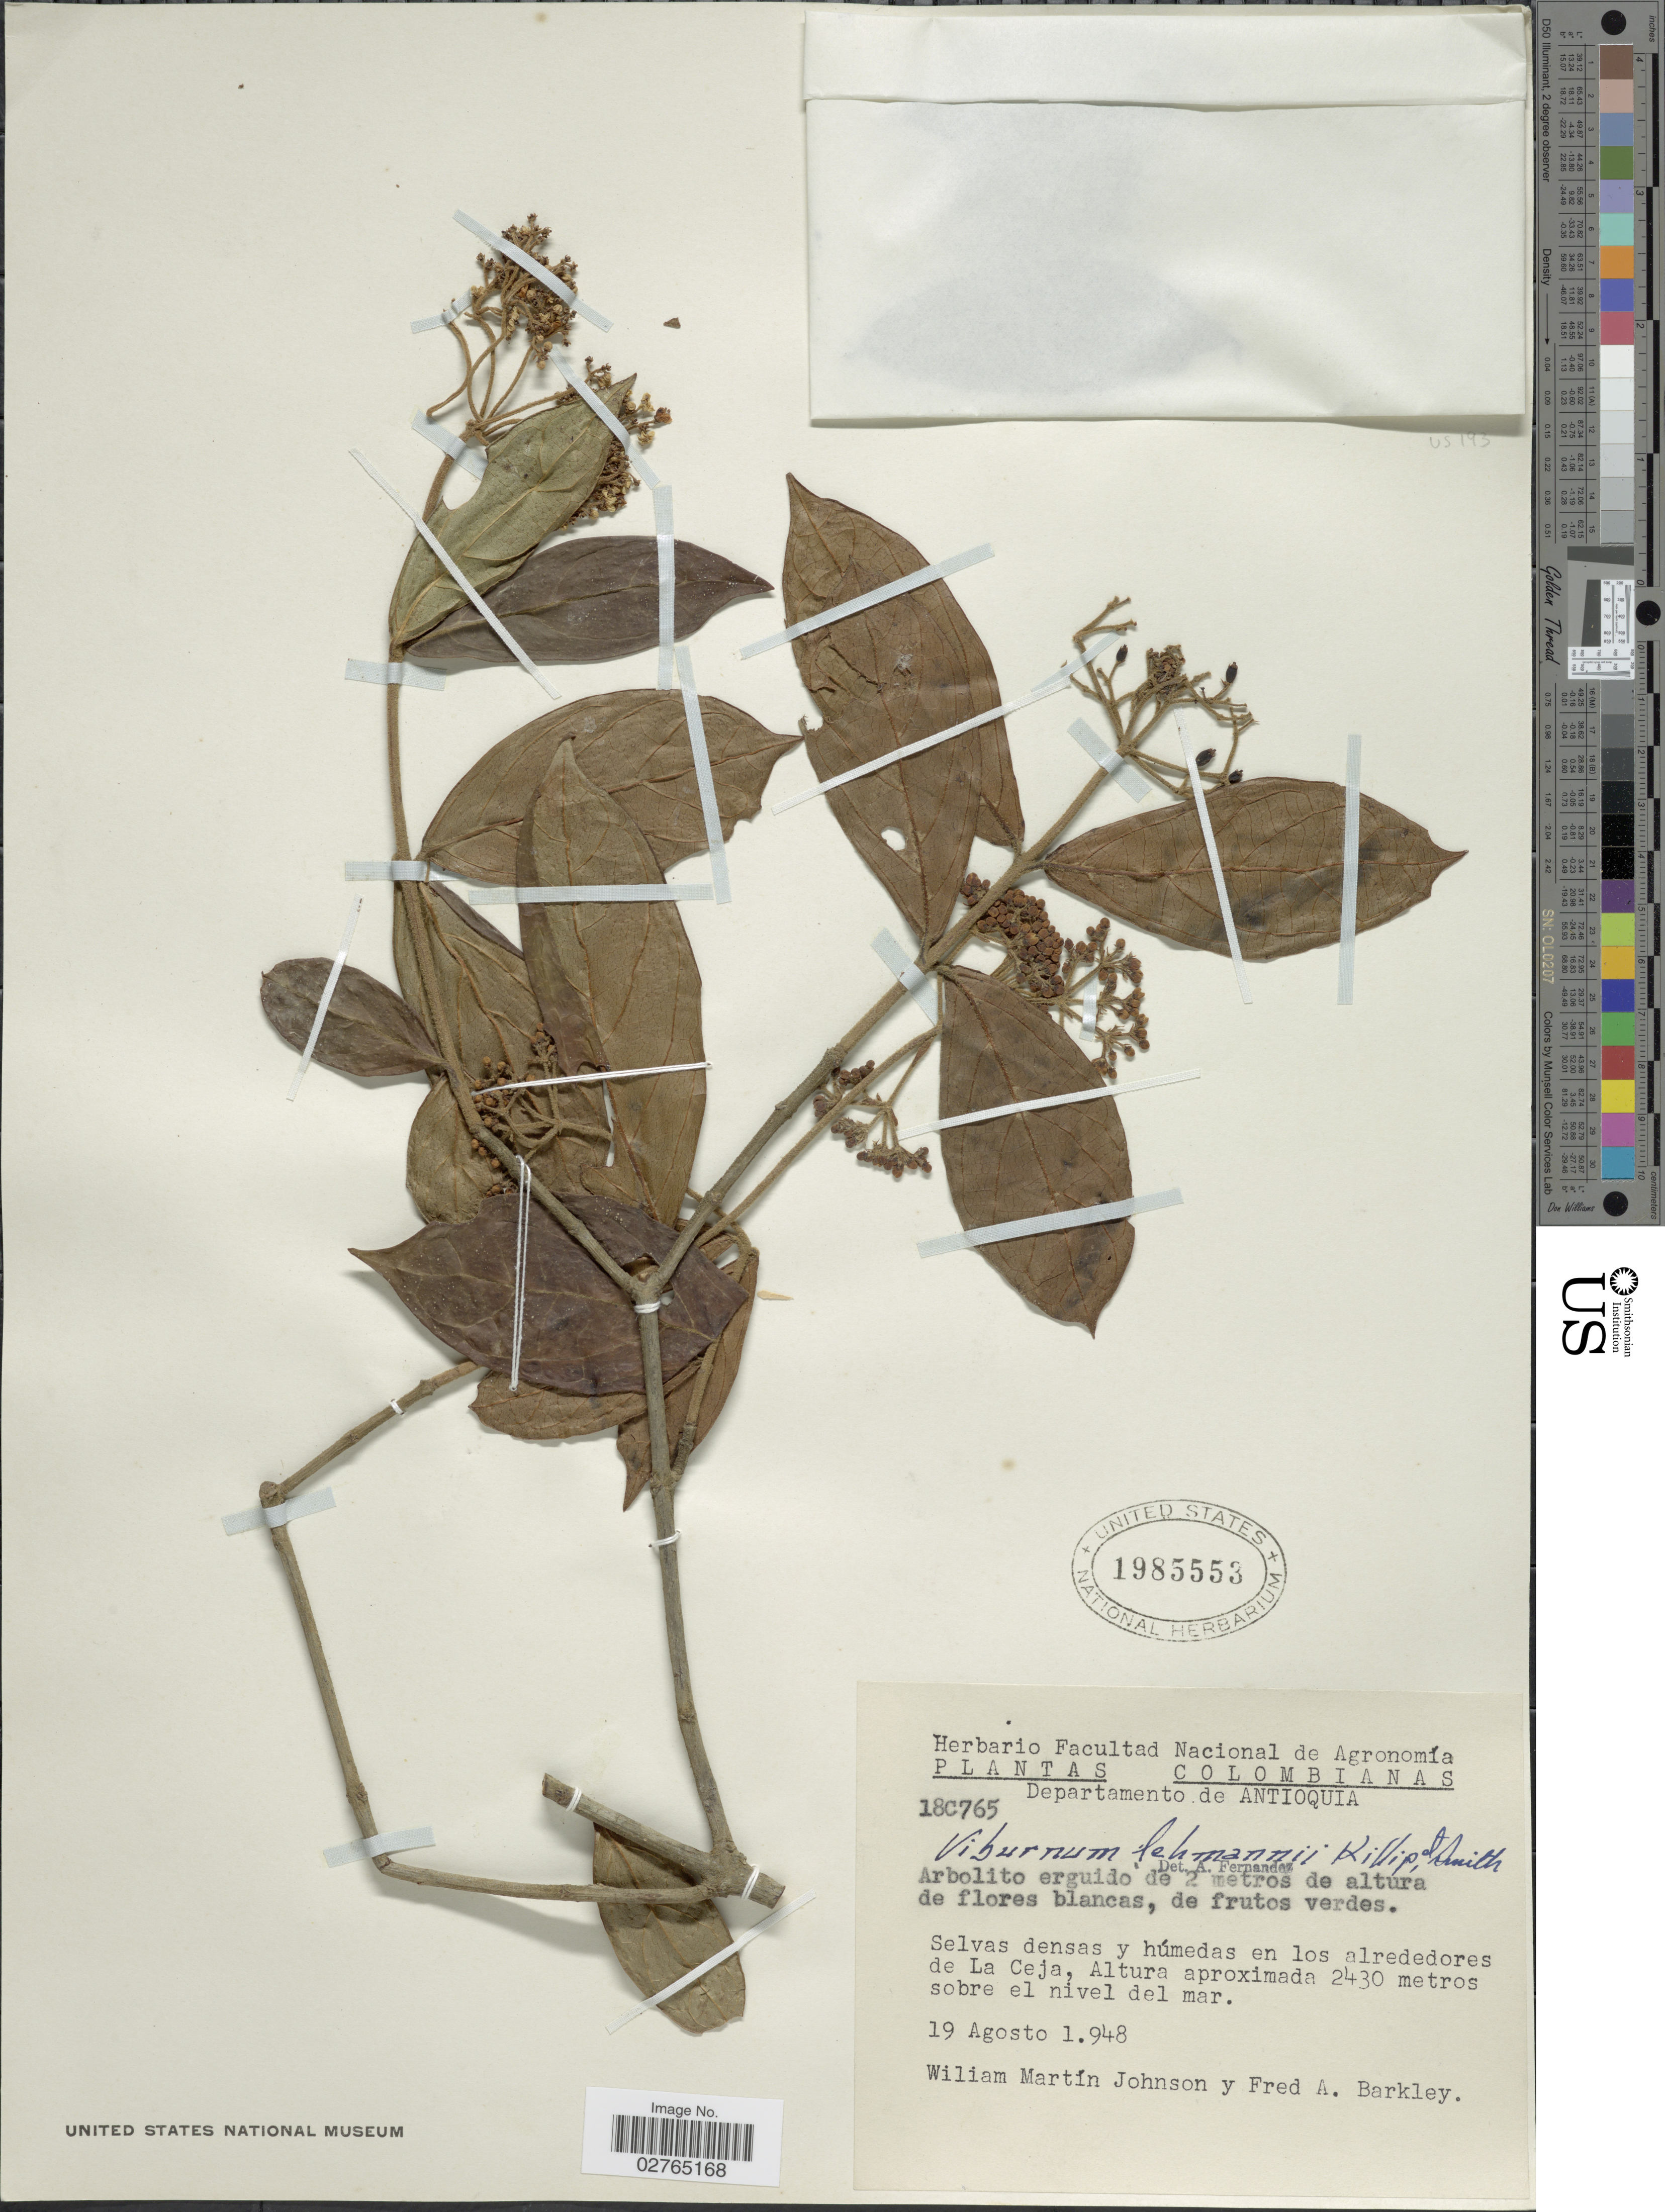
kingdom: Plantae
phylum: Tracheophyta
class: Magnoliopsida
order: Dipsacales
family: Viburnaceae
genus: Viburnum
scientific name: Viburnum lehmannii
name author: Killip & A.C. Sm.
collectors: W. M. Johnson & F. A. Barkley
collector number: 18C765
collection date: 1948-08-19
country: Colombia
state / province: Antioquia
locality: Departamento de Antioquia. Selvas densas y húmedas en los alrededores de La Ceja.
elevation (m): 2430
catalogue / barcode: US 1985553